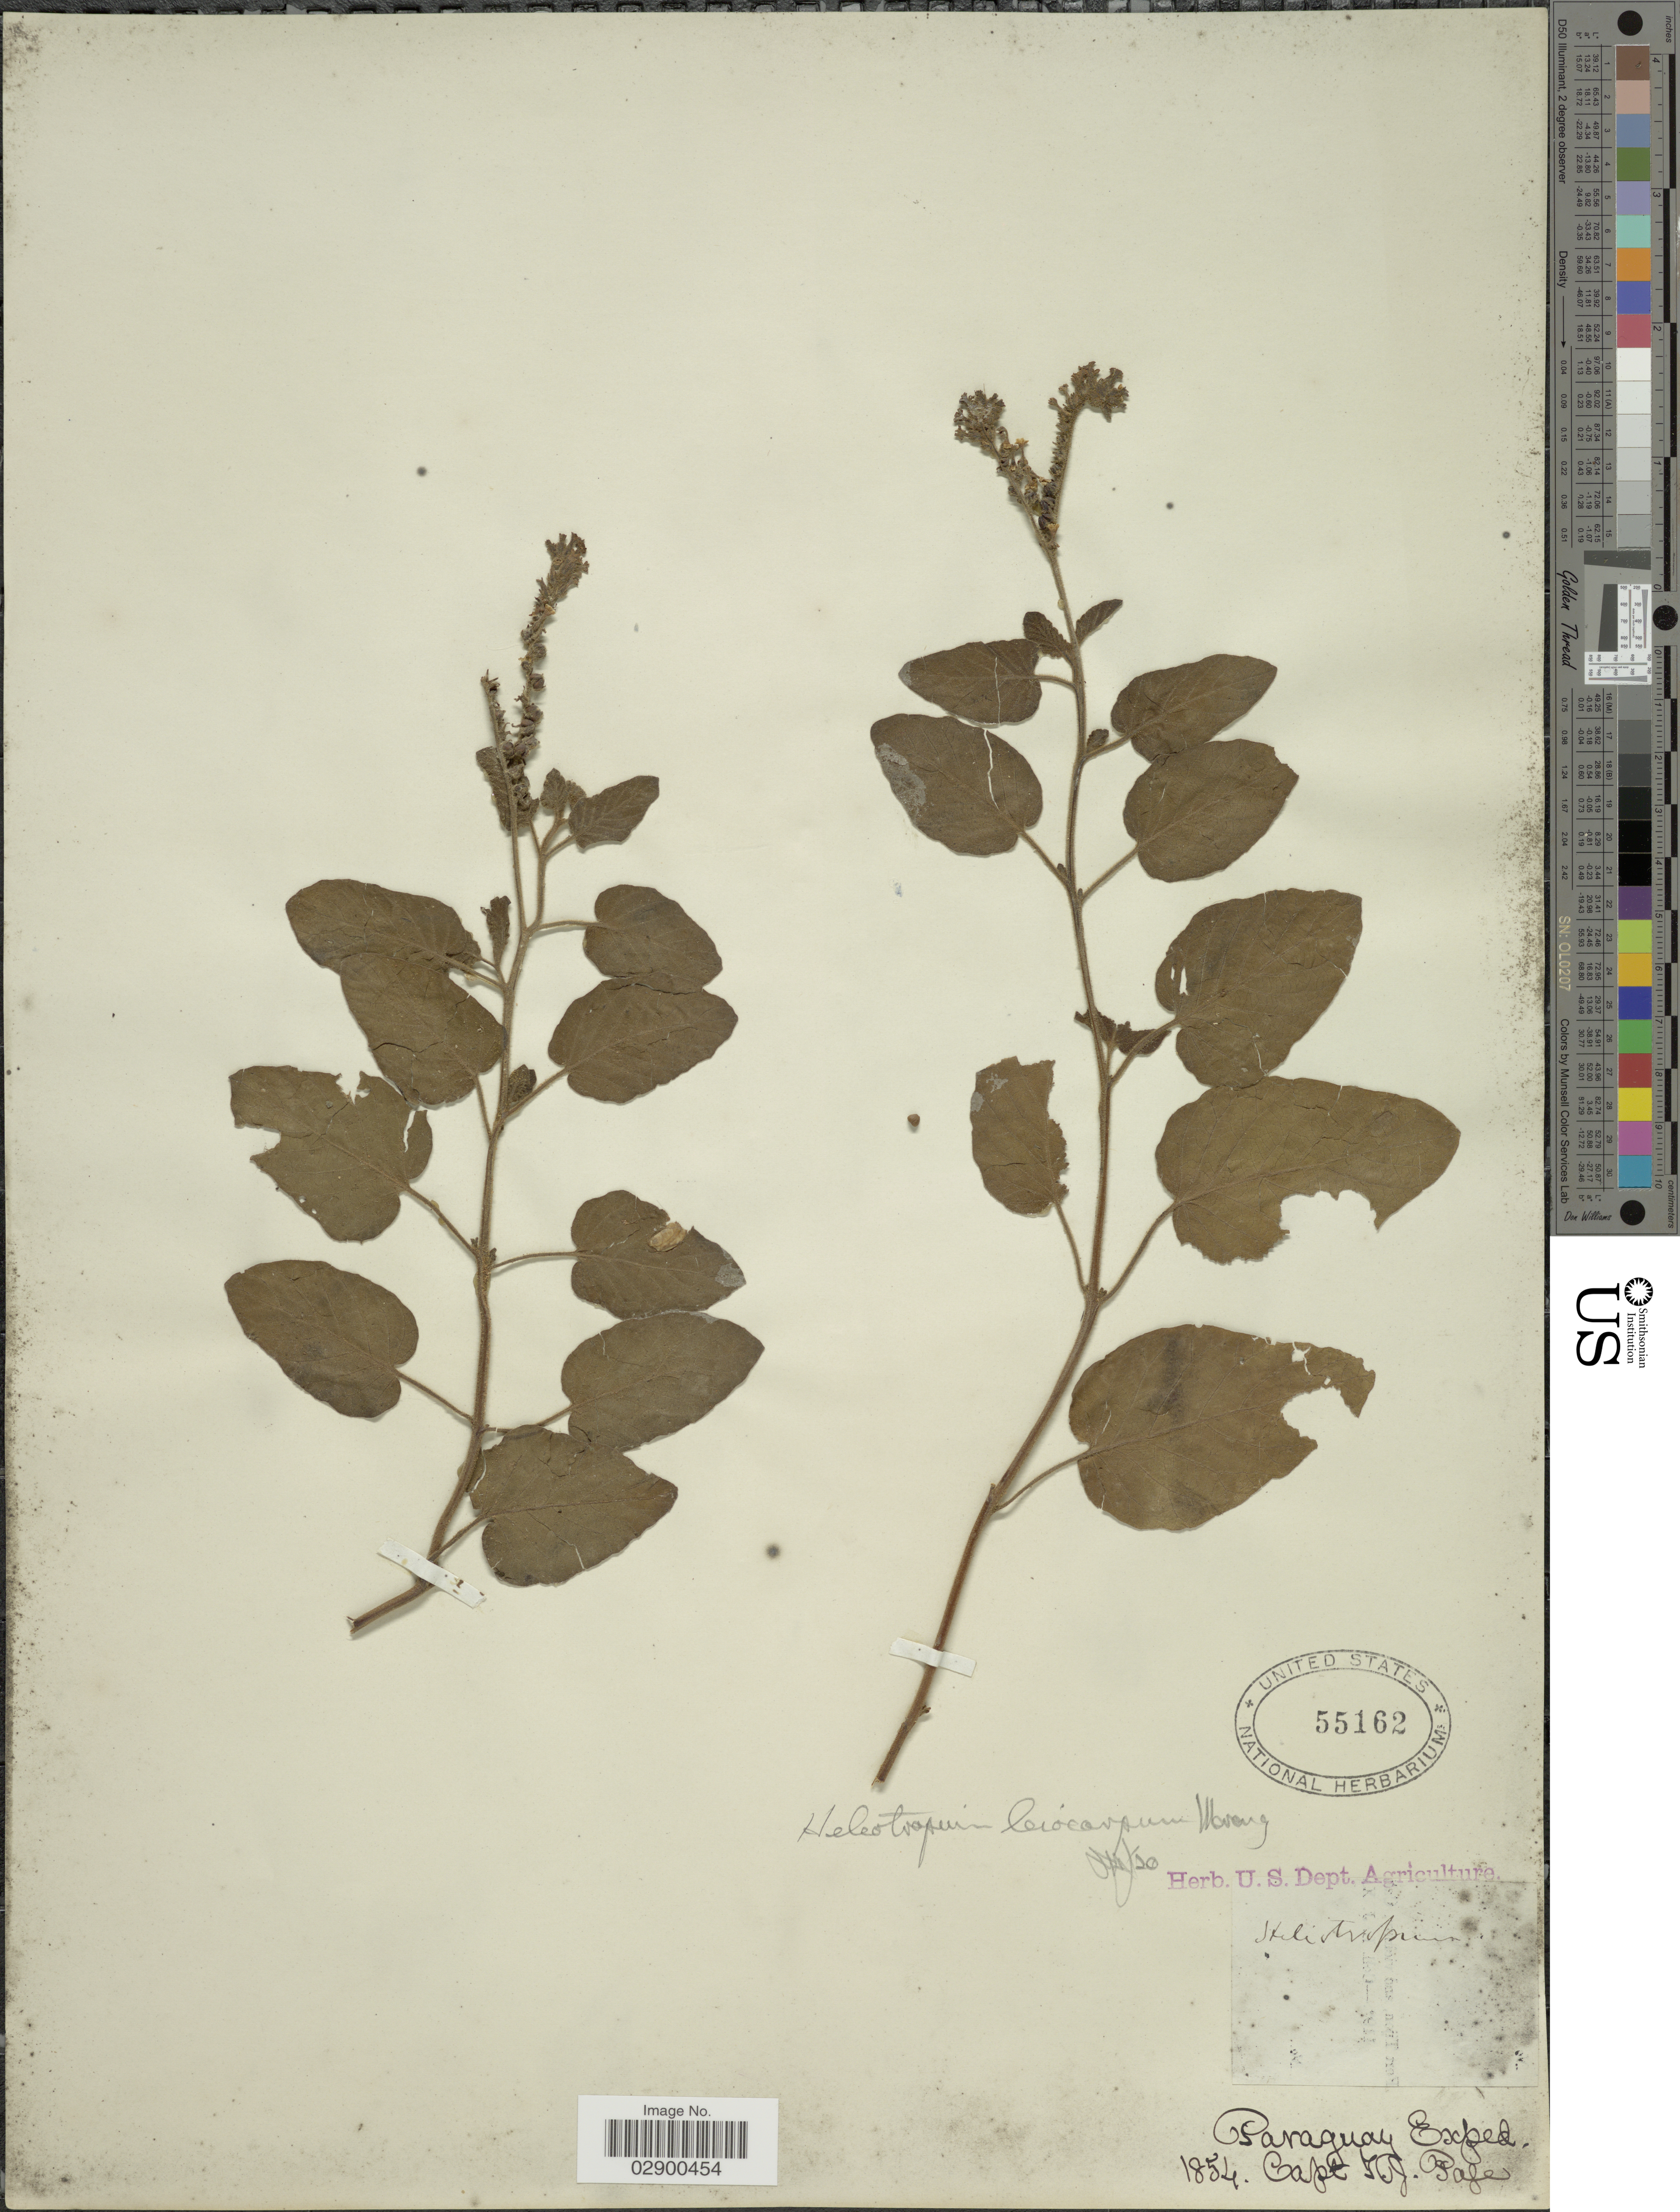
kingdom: Plantae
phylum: Tracheophyta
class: Magnoliopsida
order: Boraginales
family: Heliotropiaceae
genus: Heliotropium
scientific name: Heliotropium leiocarpum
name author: Morong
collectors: T. J. Page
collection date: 1854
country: Paraguay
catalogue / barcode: US 55162